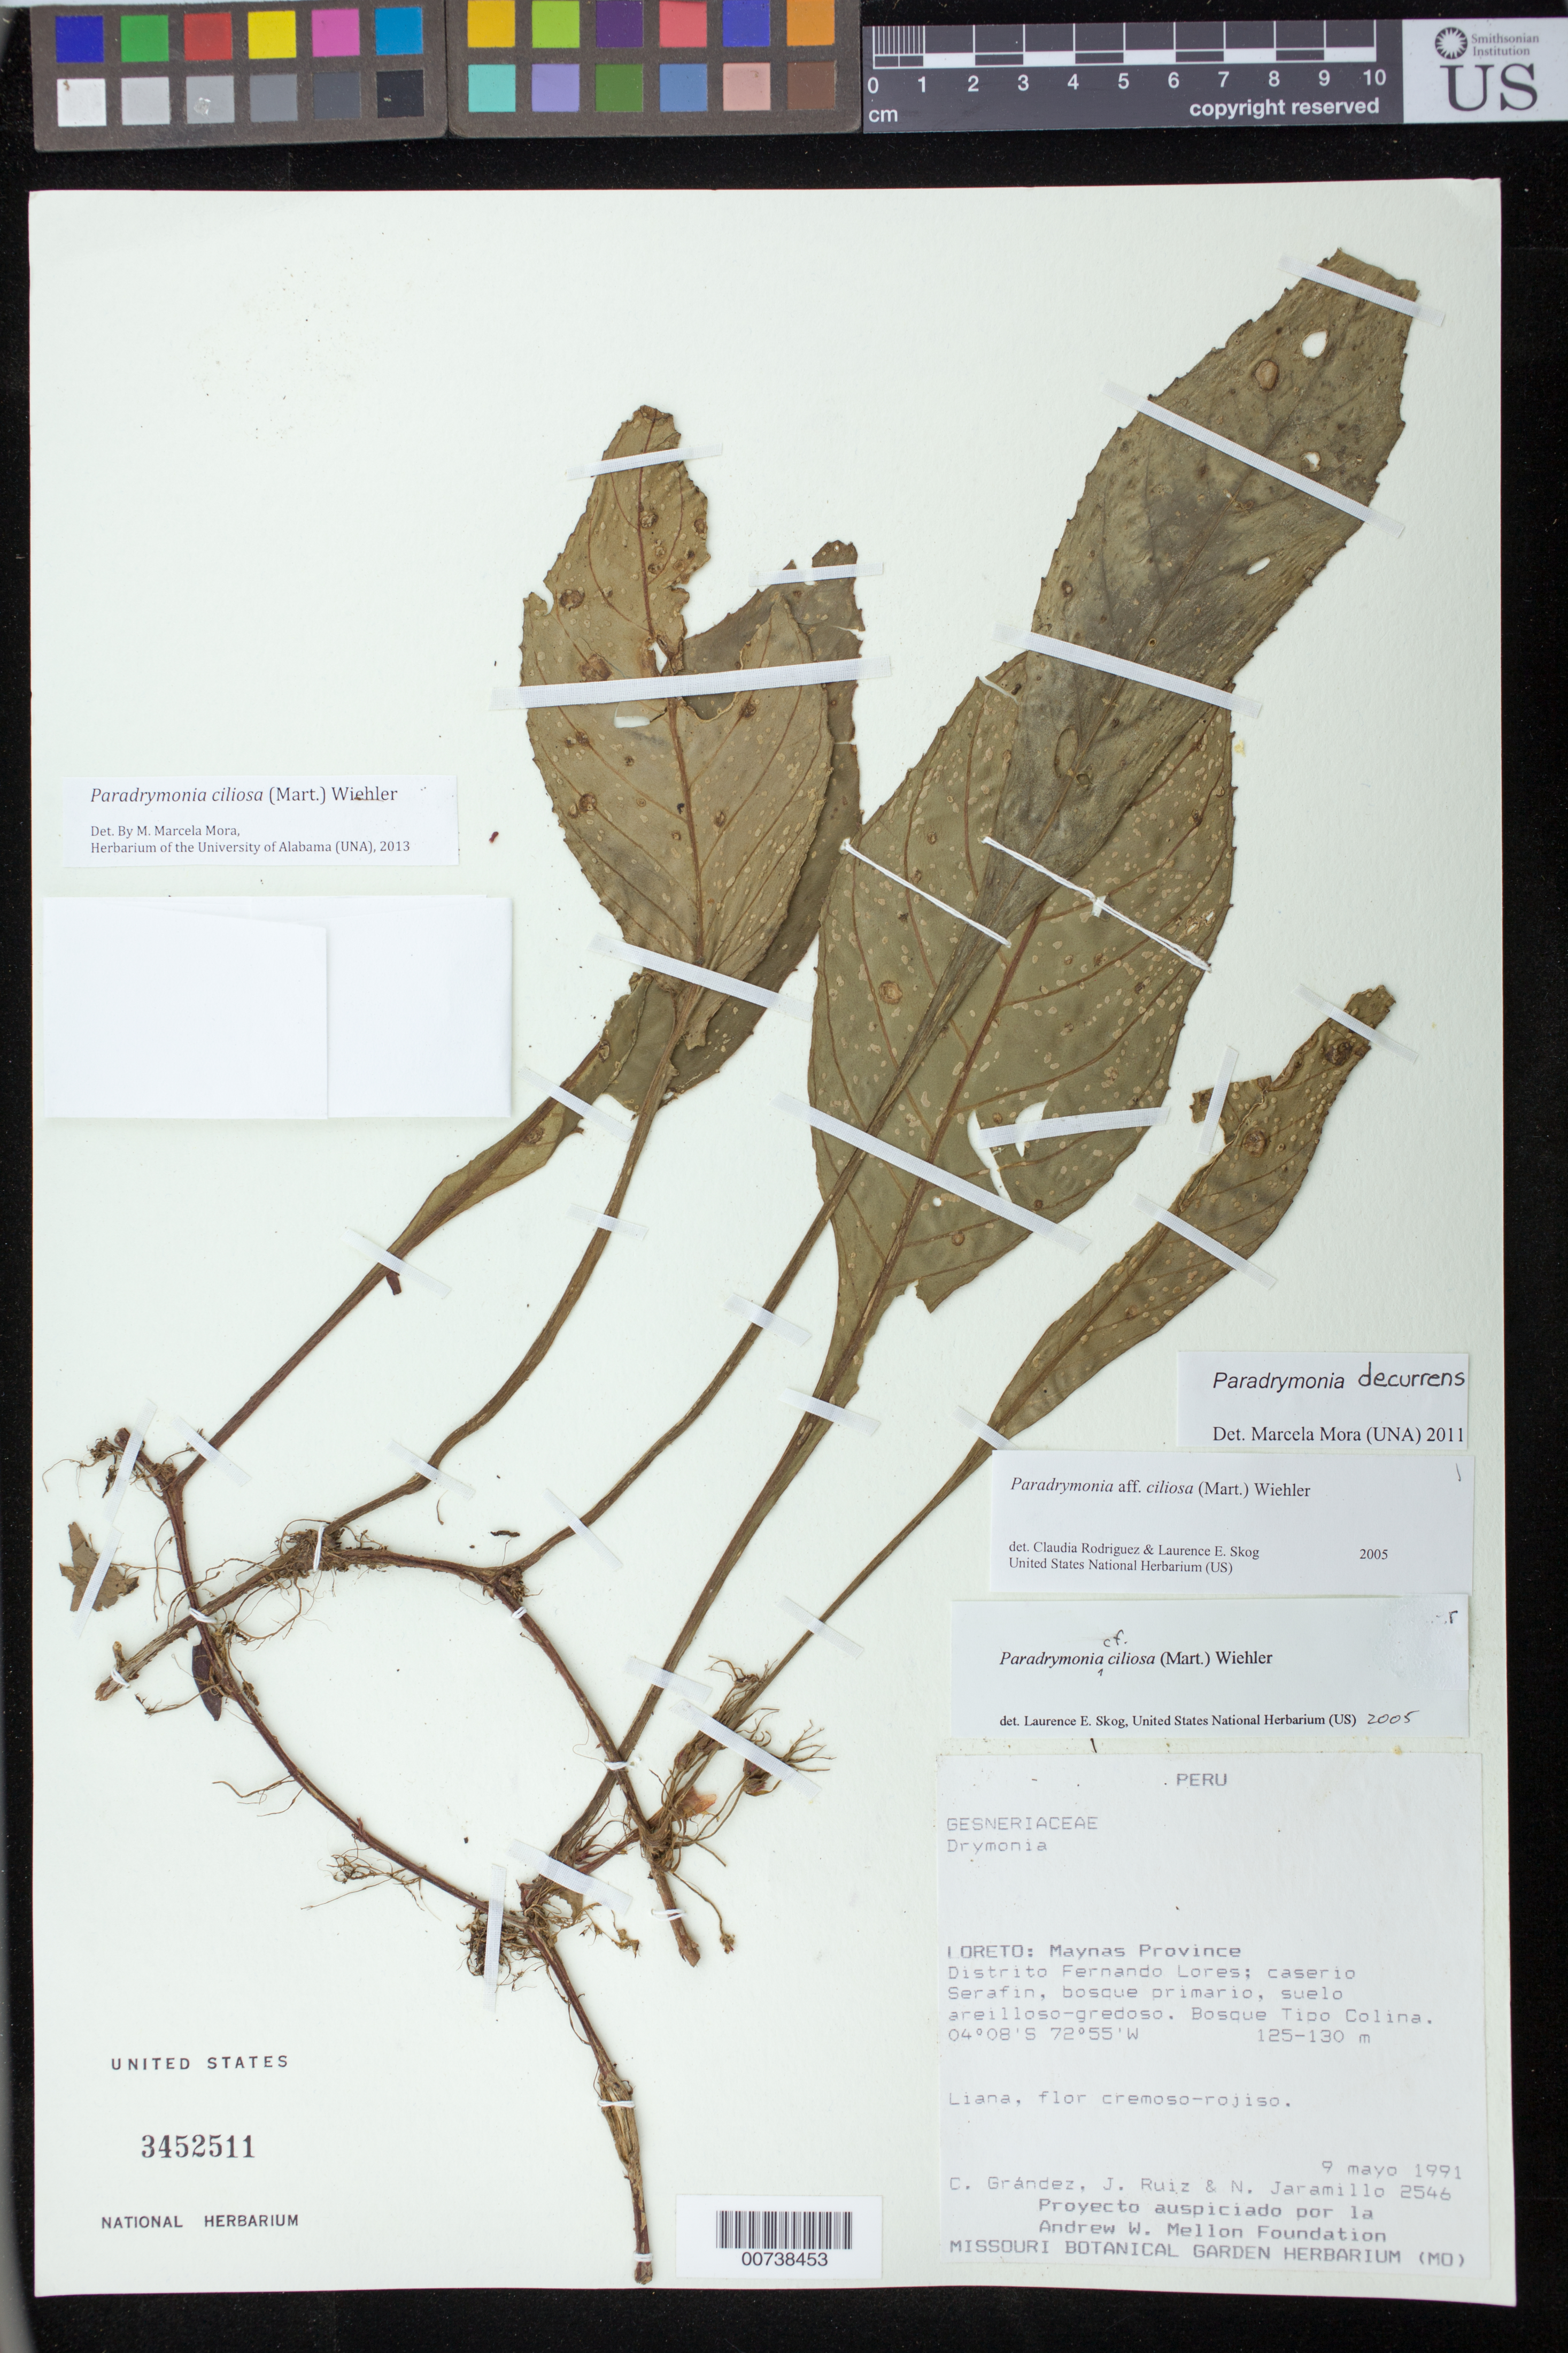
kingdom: Plantae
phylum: Tracheophyta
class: Magnoliopsida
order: Lamiales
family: Gesneriaceae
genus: Paradrymonia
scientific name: Paradrymonia ciliosa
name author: (Mart.) Wiehler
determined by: Mora, M. Marcela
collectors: C. Grández, J. Ruiz & N. Jaramillo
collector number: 2546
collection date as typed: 09 May 1991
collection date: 1991-05-09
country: Peru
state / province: Loreto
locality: Loreto: Maynas Province. Dtto. Fernando Lores, caserio Serafin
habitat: Bosque primario, suelo areilloso-gredoso, bosque tip colina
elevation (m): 125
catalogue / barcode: US 3452511